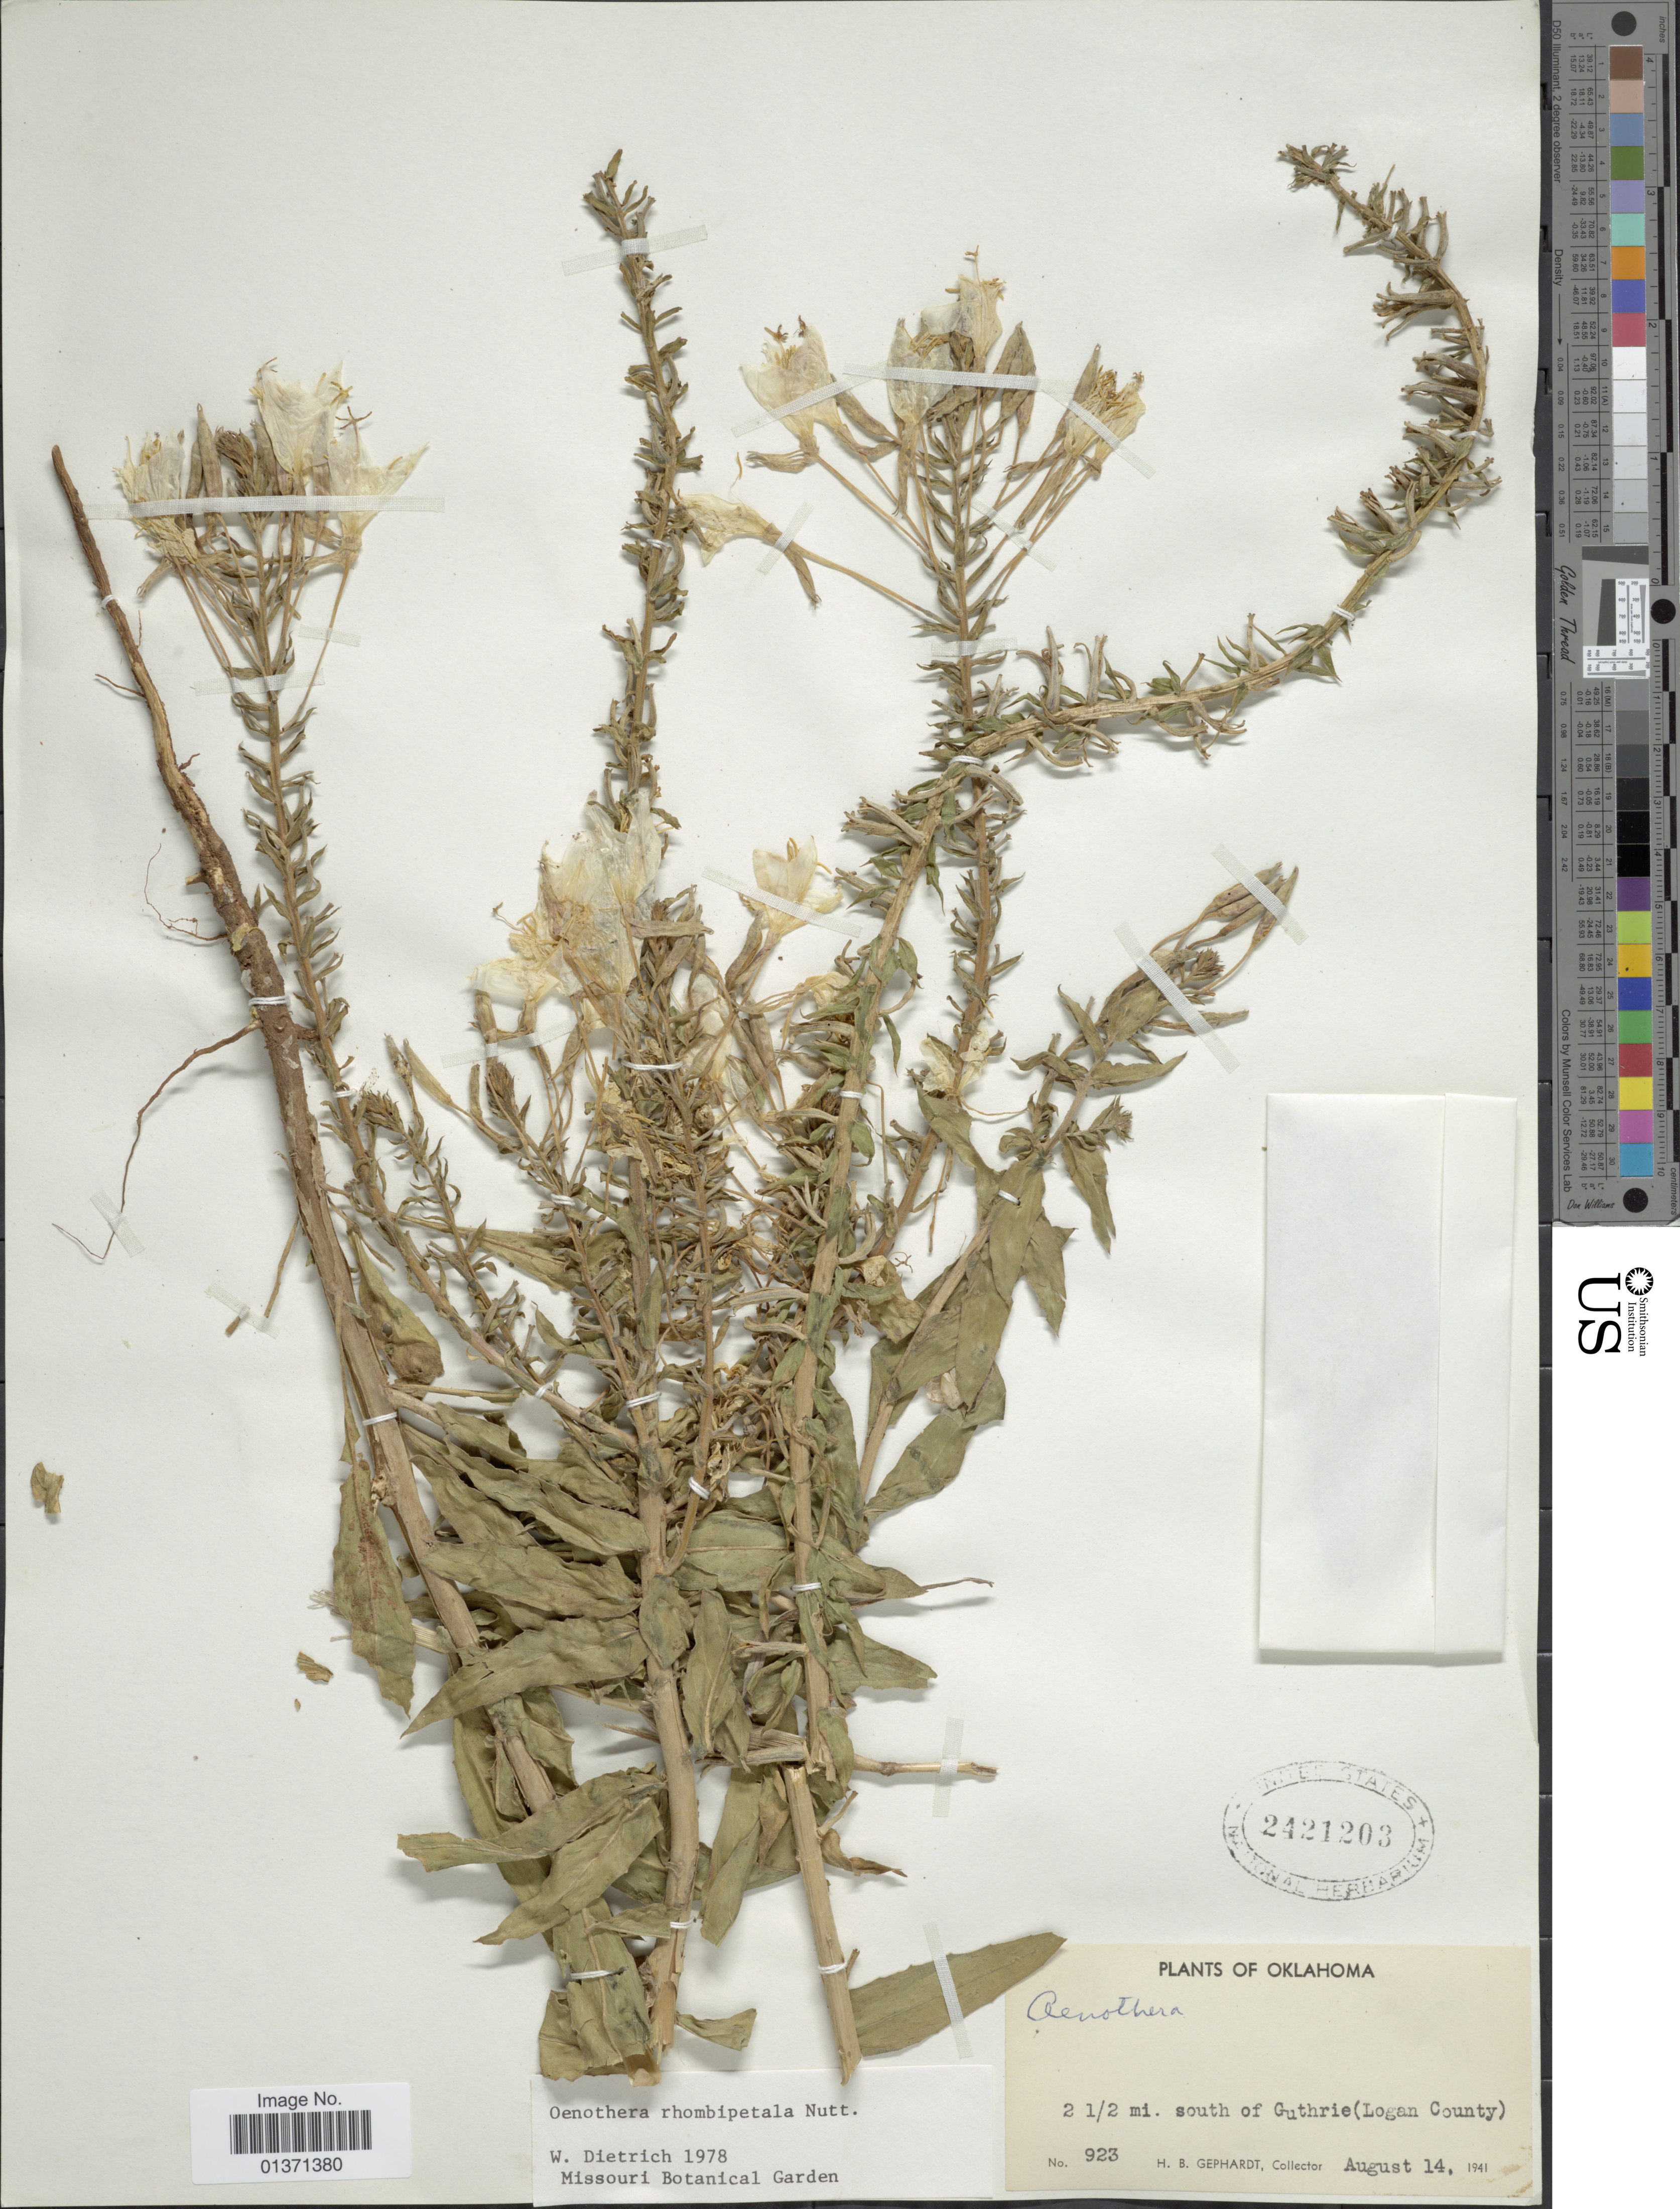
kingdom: Plantae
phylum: Tracheophyta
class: Magnoliopsida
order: Myrtales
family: Onagraceae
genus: Oenothera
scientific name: Oenothera rhombipetala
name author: Nutt. ex Torr & A. Gray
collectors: H. Gephardt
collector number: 923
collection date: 1941-08-14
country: United States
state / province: Oklahoma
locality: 2½ mi. south of Guthrie (Logan County)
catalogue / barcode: US 2421203